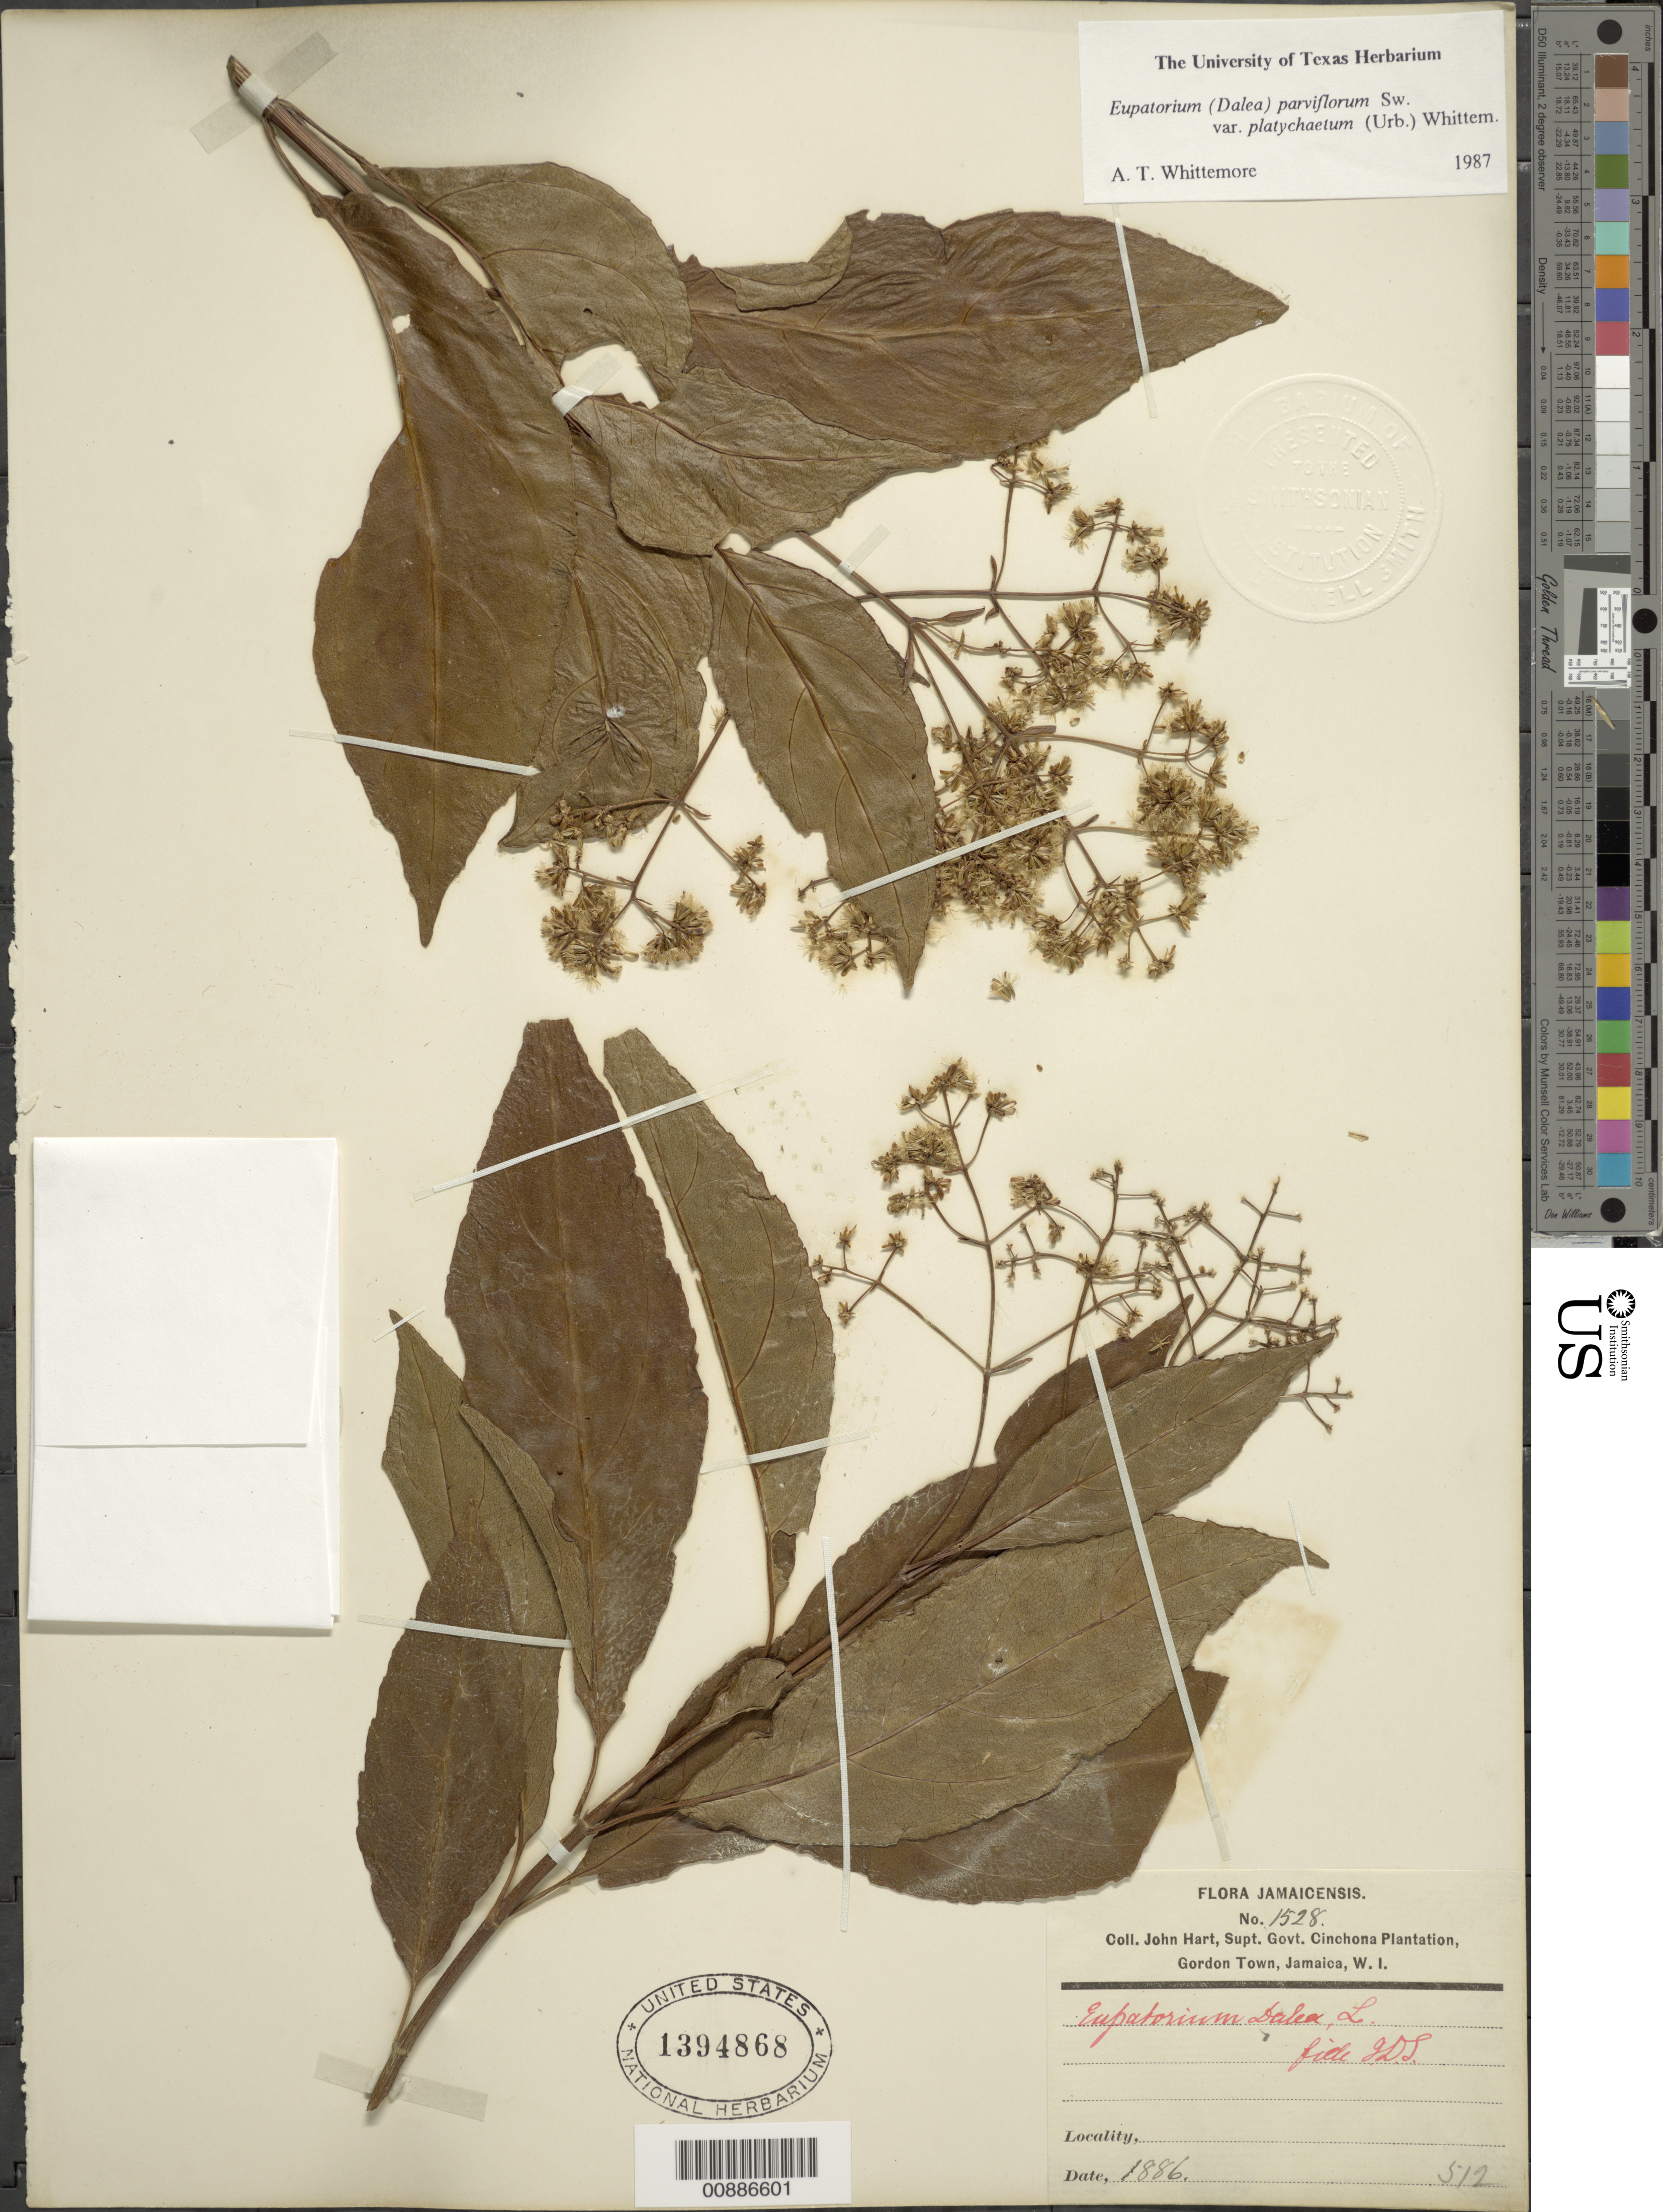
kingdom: Plantae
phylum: Tracheophyta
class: Magnoliopsida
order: Asterales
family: Asteraceae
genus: Critonia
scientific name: Critonia parviflora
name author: (Sw.) DC.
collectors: J. Hart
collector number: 1528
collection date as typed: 1886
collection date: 1886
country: Jamaica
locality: Govt. Cinchona Plantation, Gordon Town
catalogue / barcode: US 1394868